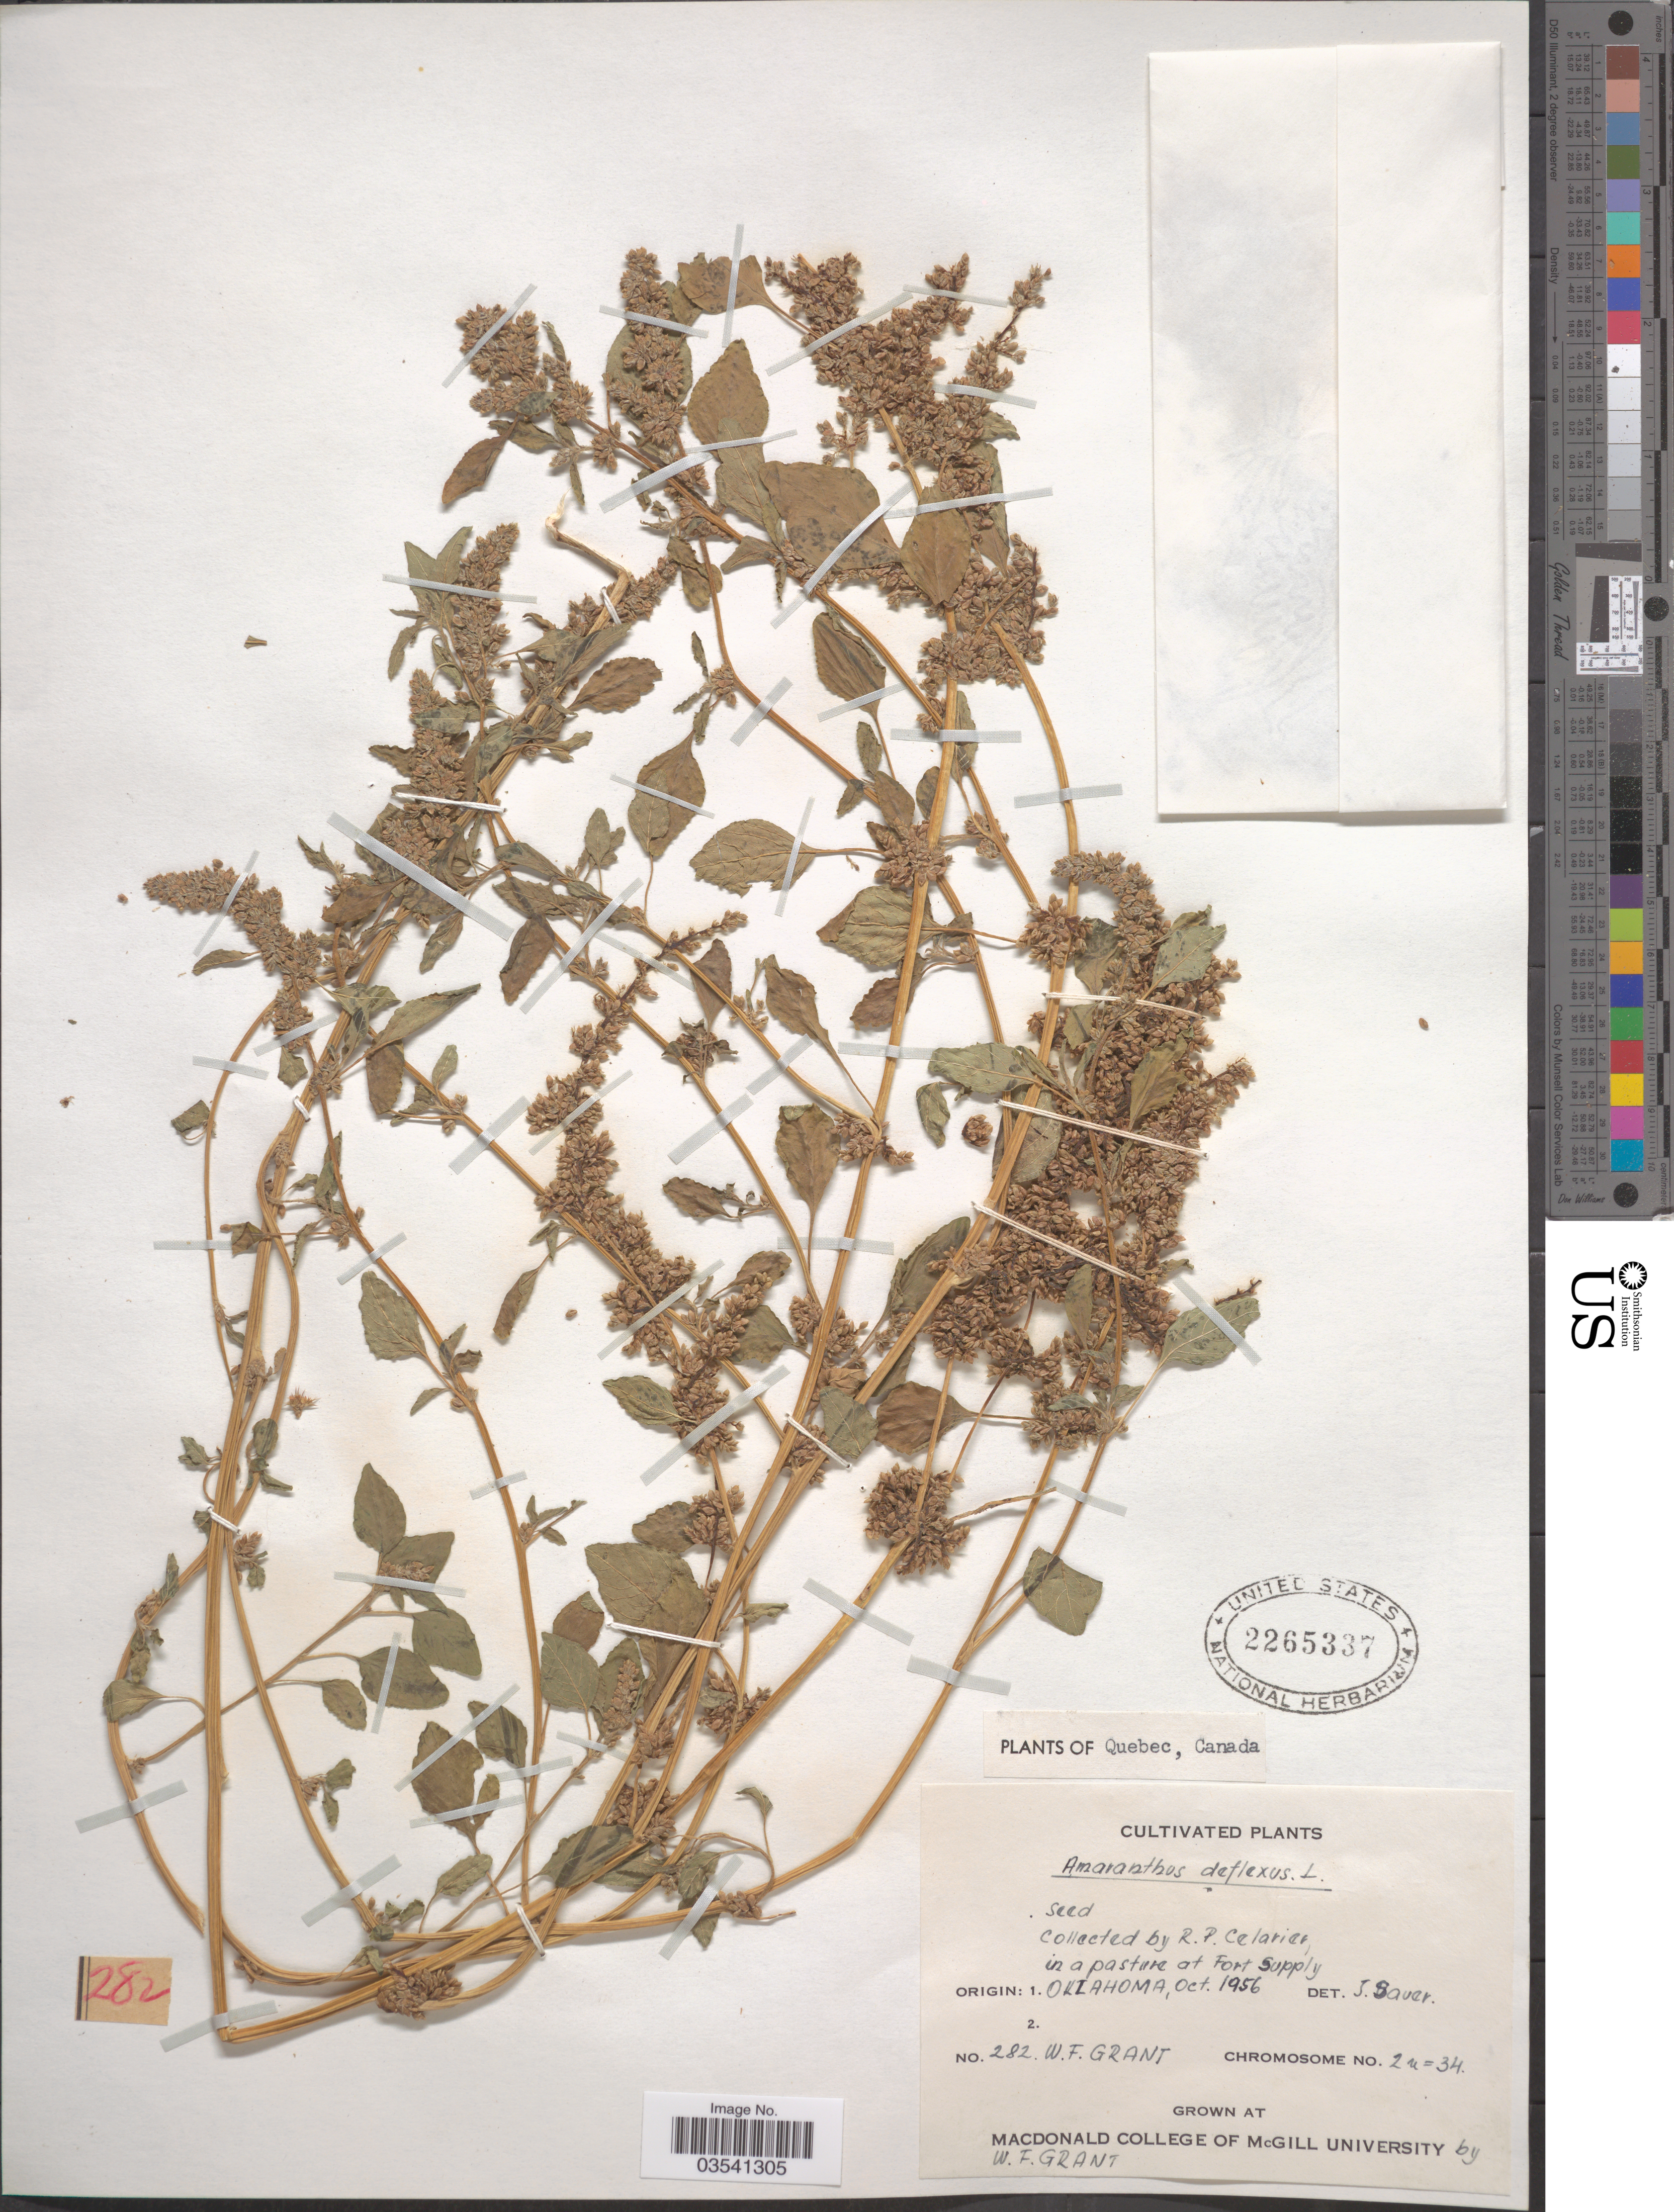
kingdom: Plantae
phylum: Tracheophyta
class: Magnoliopsida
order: Caryophyllales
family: Amaranthaceae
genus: Amaranthus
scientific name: Amaranthus deflexus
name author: L.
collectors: W. Grant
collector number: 282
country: Canada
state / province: Quebec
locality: Grown at MacDonald College of McGill University.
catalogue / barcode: US 2265337